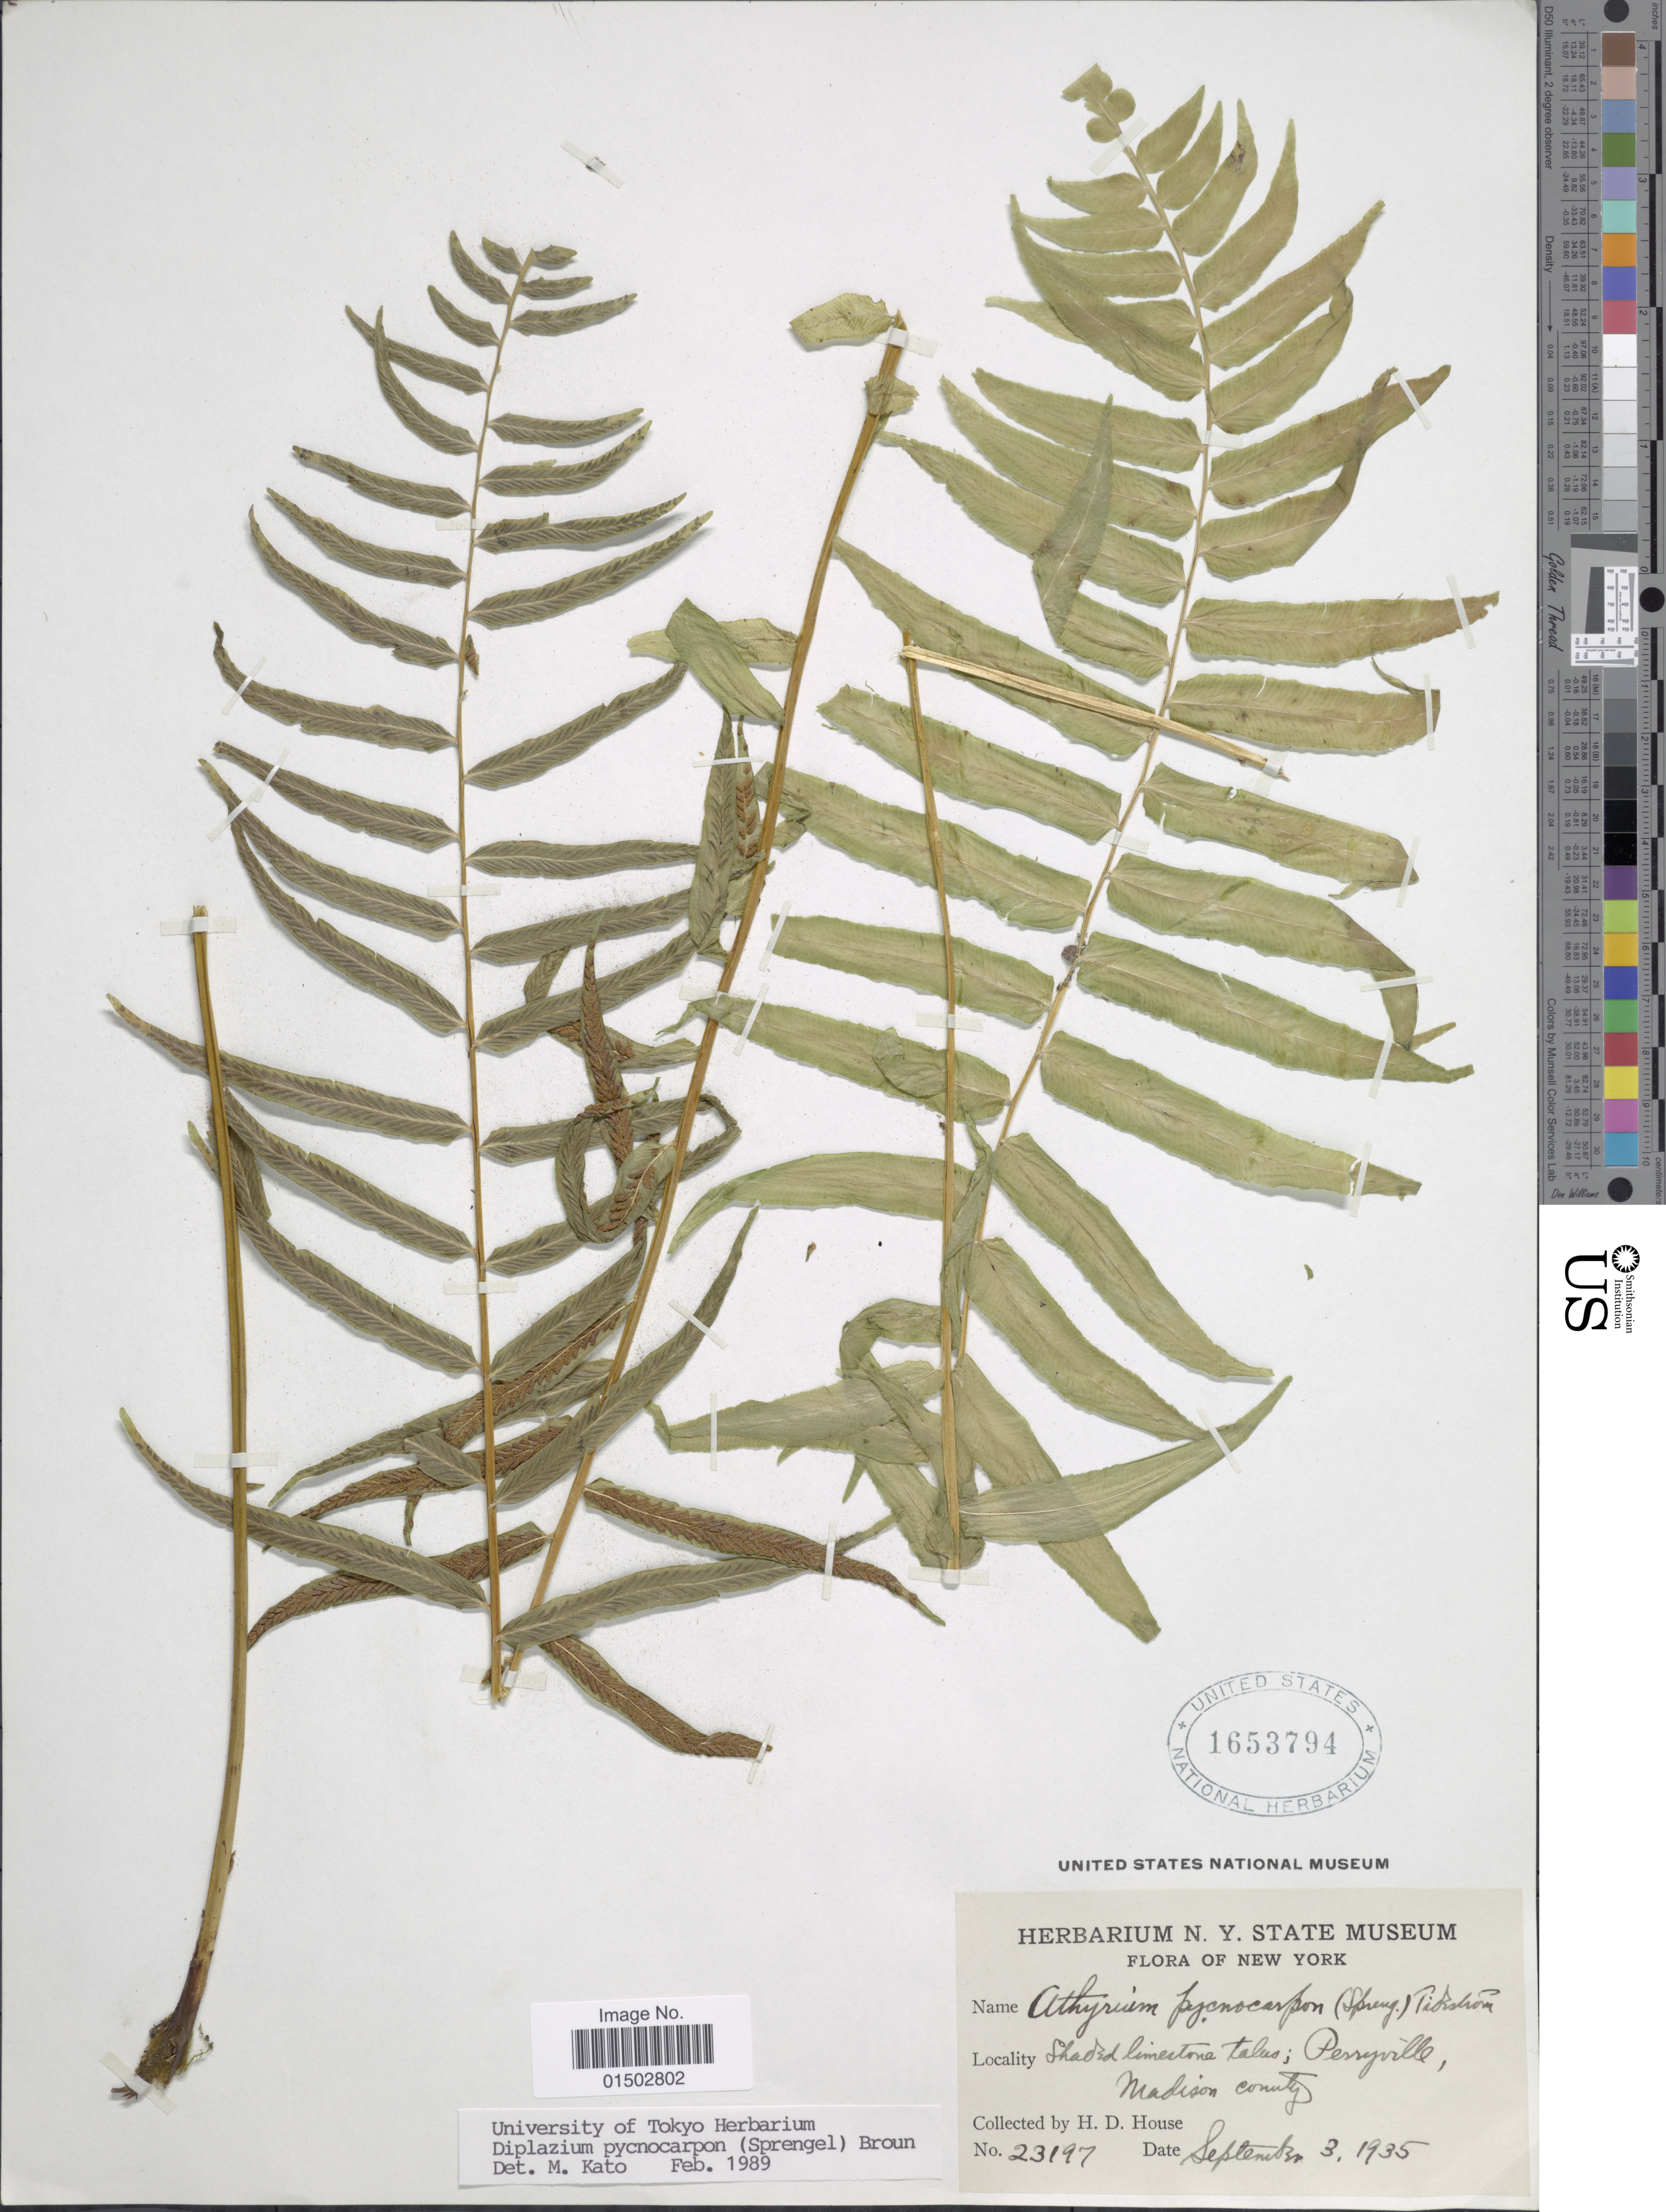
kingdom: Plantae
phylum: Tracheophyta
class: Polypodiopsida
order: Polypodiales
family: Diplaziopsidaceae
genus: Homalosorus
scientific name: Homalosorus pycnocarpos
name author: (Spreng.) Pic. Serm.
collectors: H. D. House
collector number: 23197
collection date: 1935-09-03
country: United States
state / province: New York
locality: Perryville, Madison county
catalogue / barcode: US 1653794